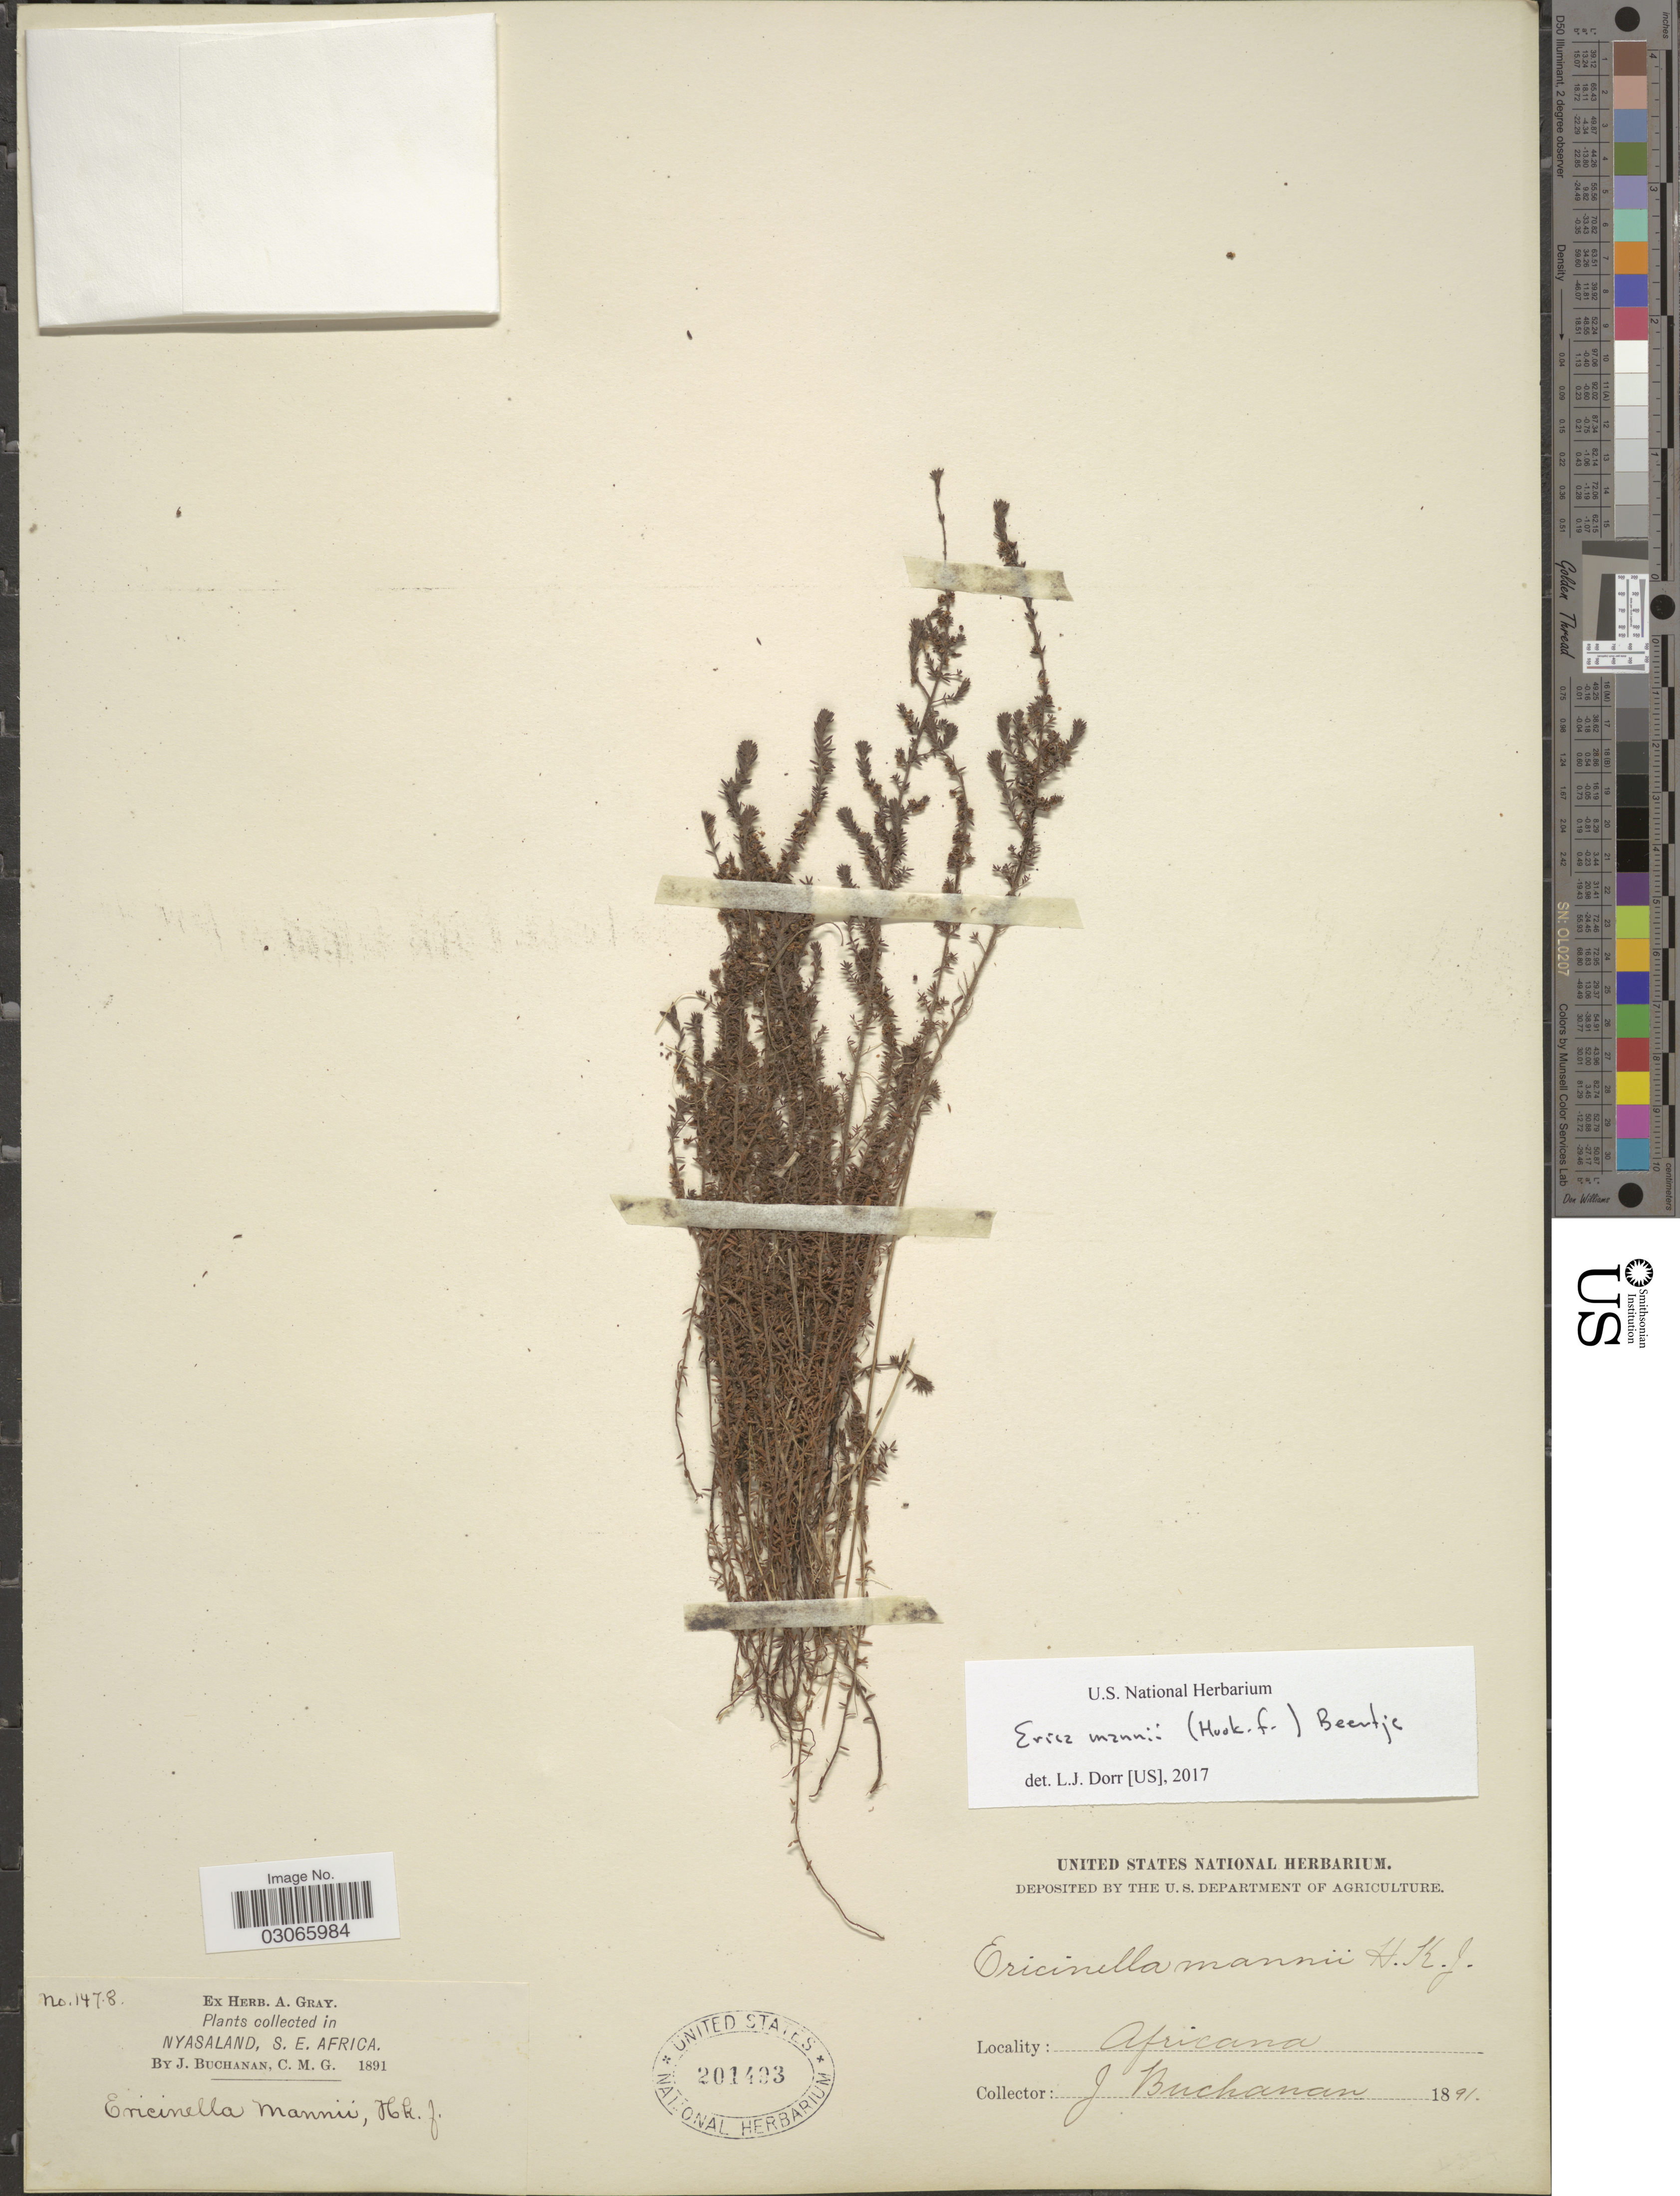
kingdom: Plantae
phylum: Tracheophyta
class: Magnoliopsida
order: Ericales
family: Ericaceae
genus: Erica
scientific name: Erica mannii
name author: (Hook. f.) Beentje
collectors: J. Buchanan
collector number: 1478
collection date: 1891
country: Malawi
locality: Nyasaland. S. E. Africa.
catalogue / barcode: US 201493